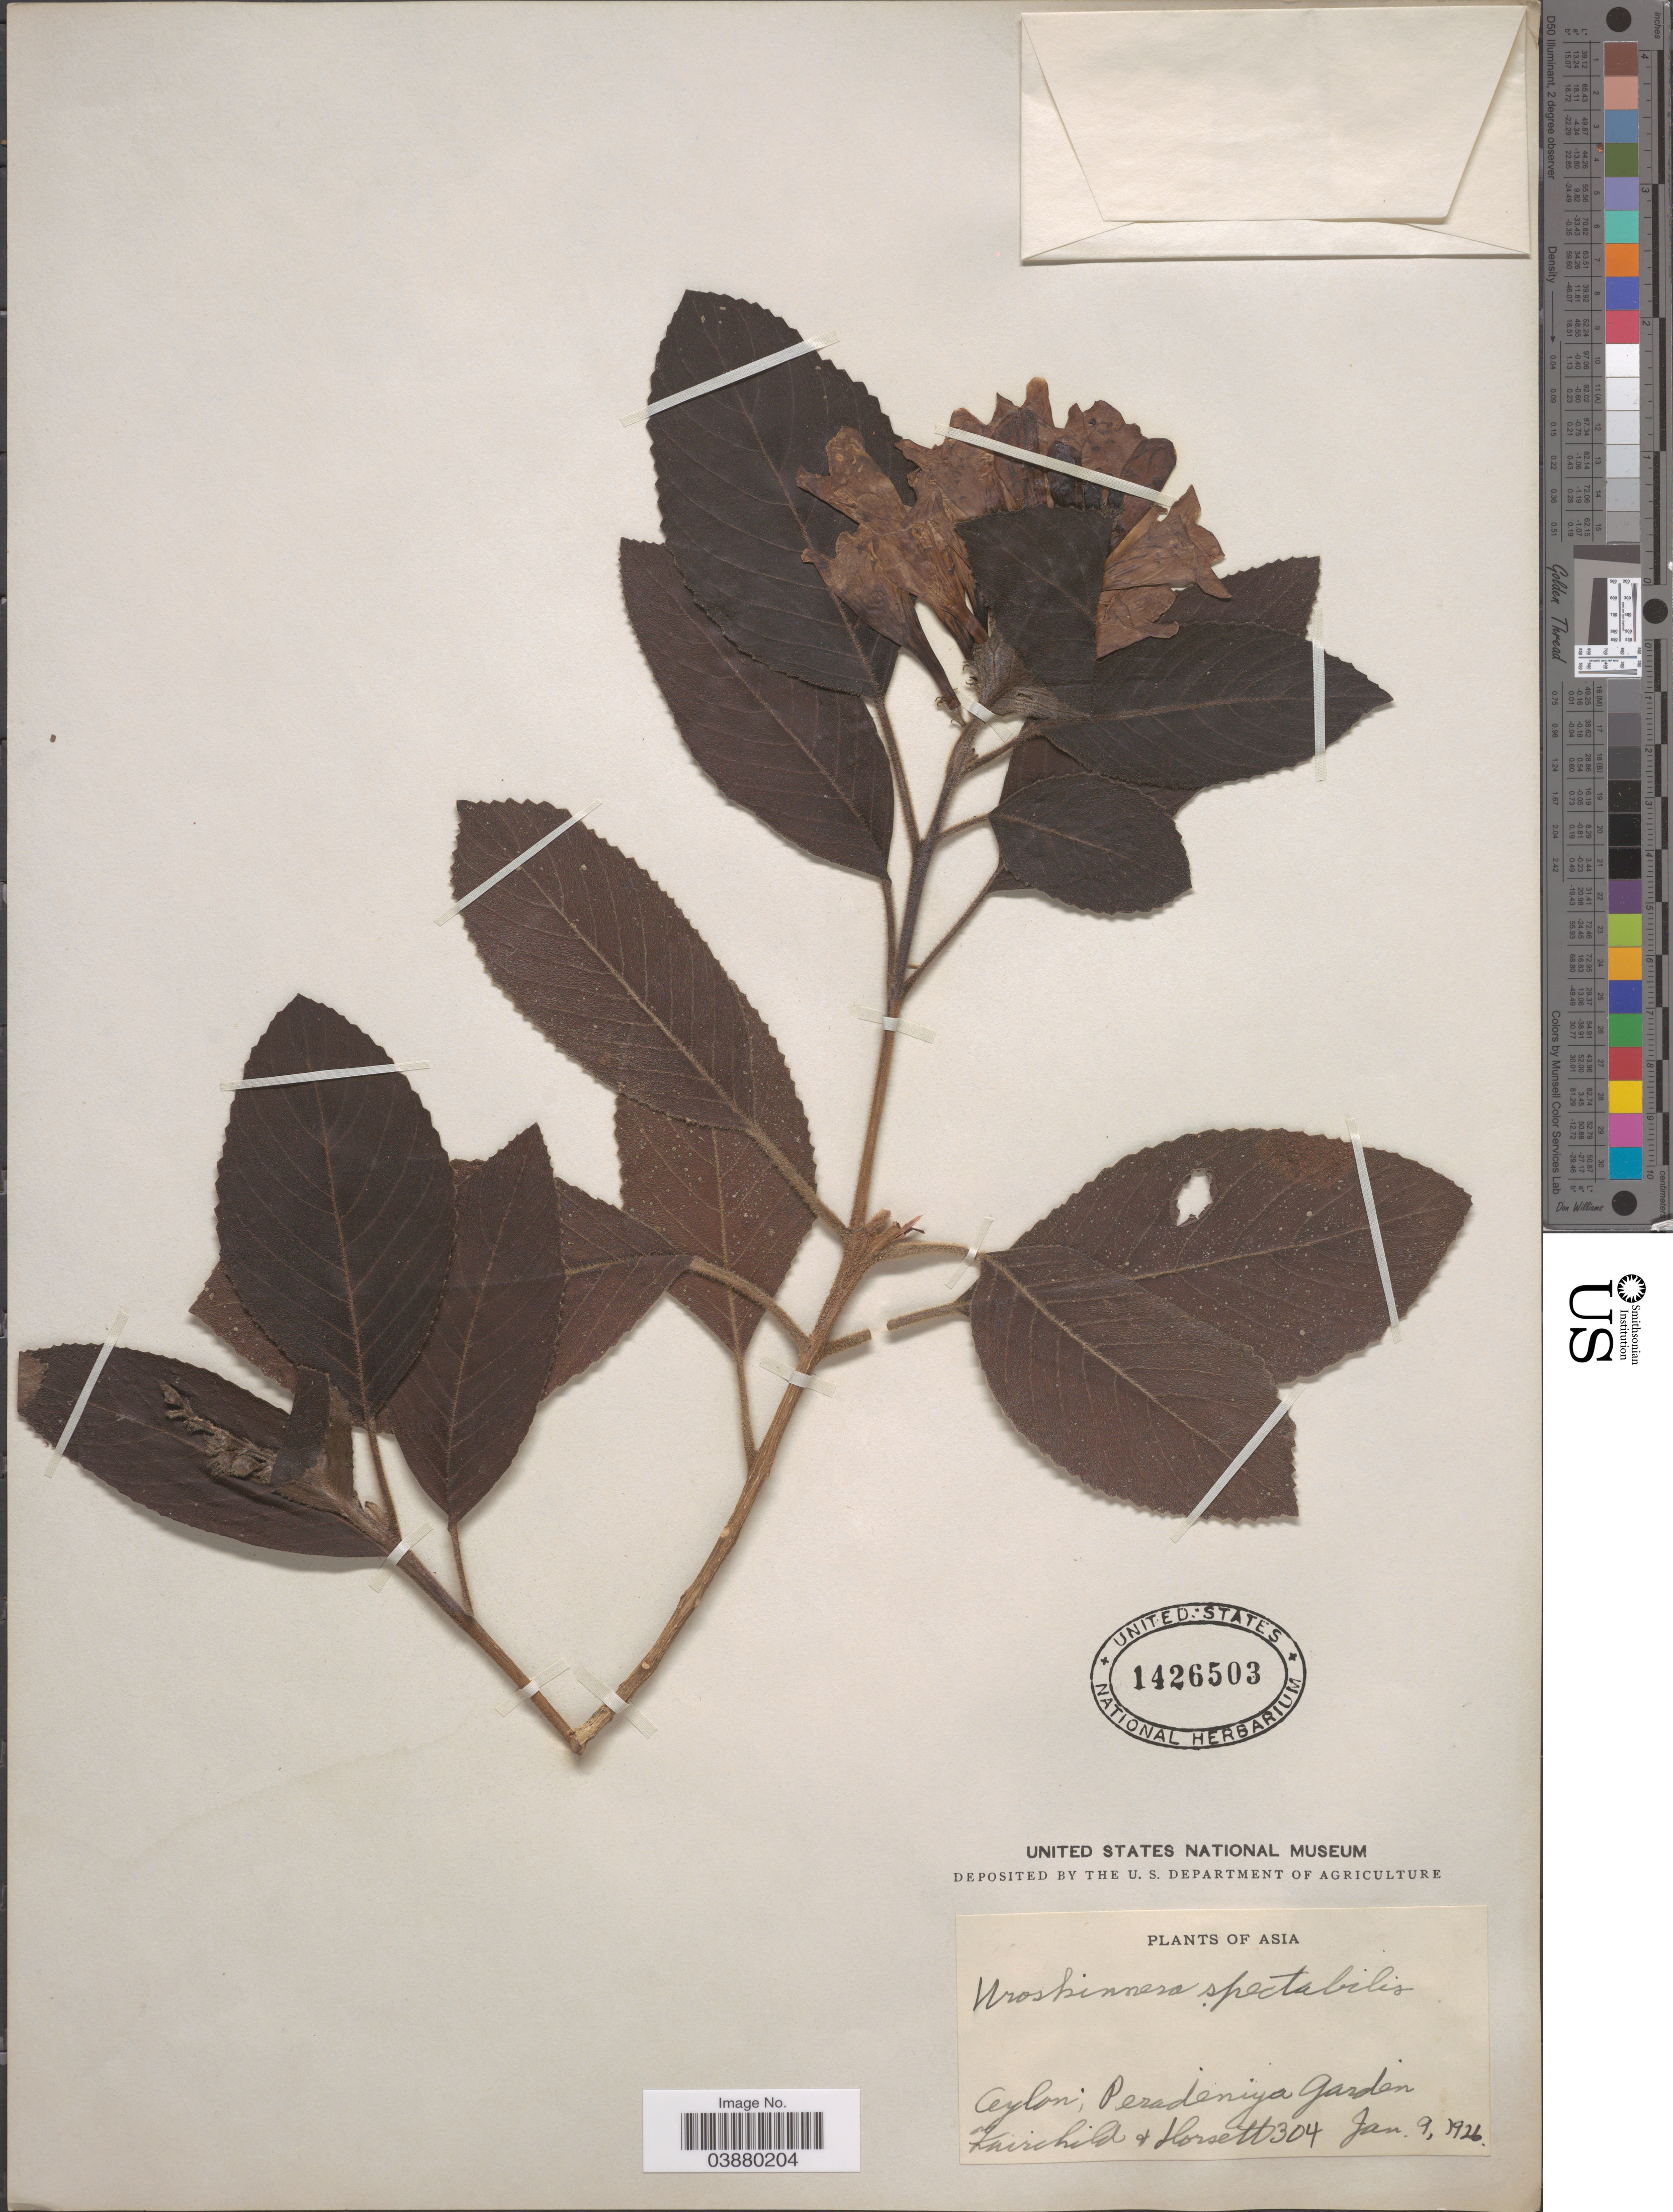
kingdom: Plantae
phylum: Tracheophyta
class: Magnoliopsida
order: Lamiales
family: Plantaginaceae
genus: Uroskinnera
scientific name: Uroskinnera spectabilis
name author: Lindl.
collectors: -. Fairchild & -. Horsett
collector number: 304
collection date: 1926-01-09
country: Sri Lanka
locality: Ceylon: Peradeniya Garden.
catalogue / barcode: US 1426503